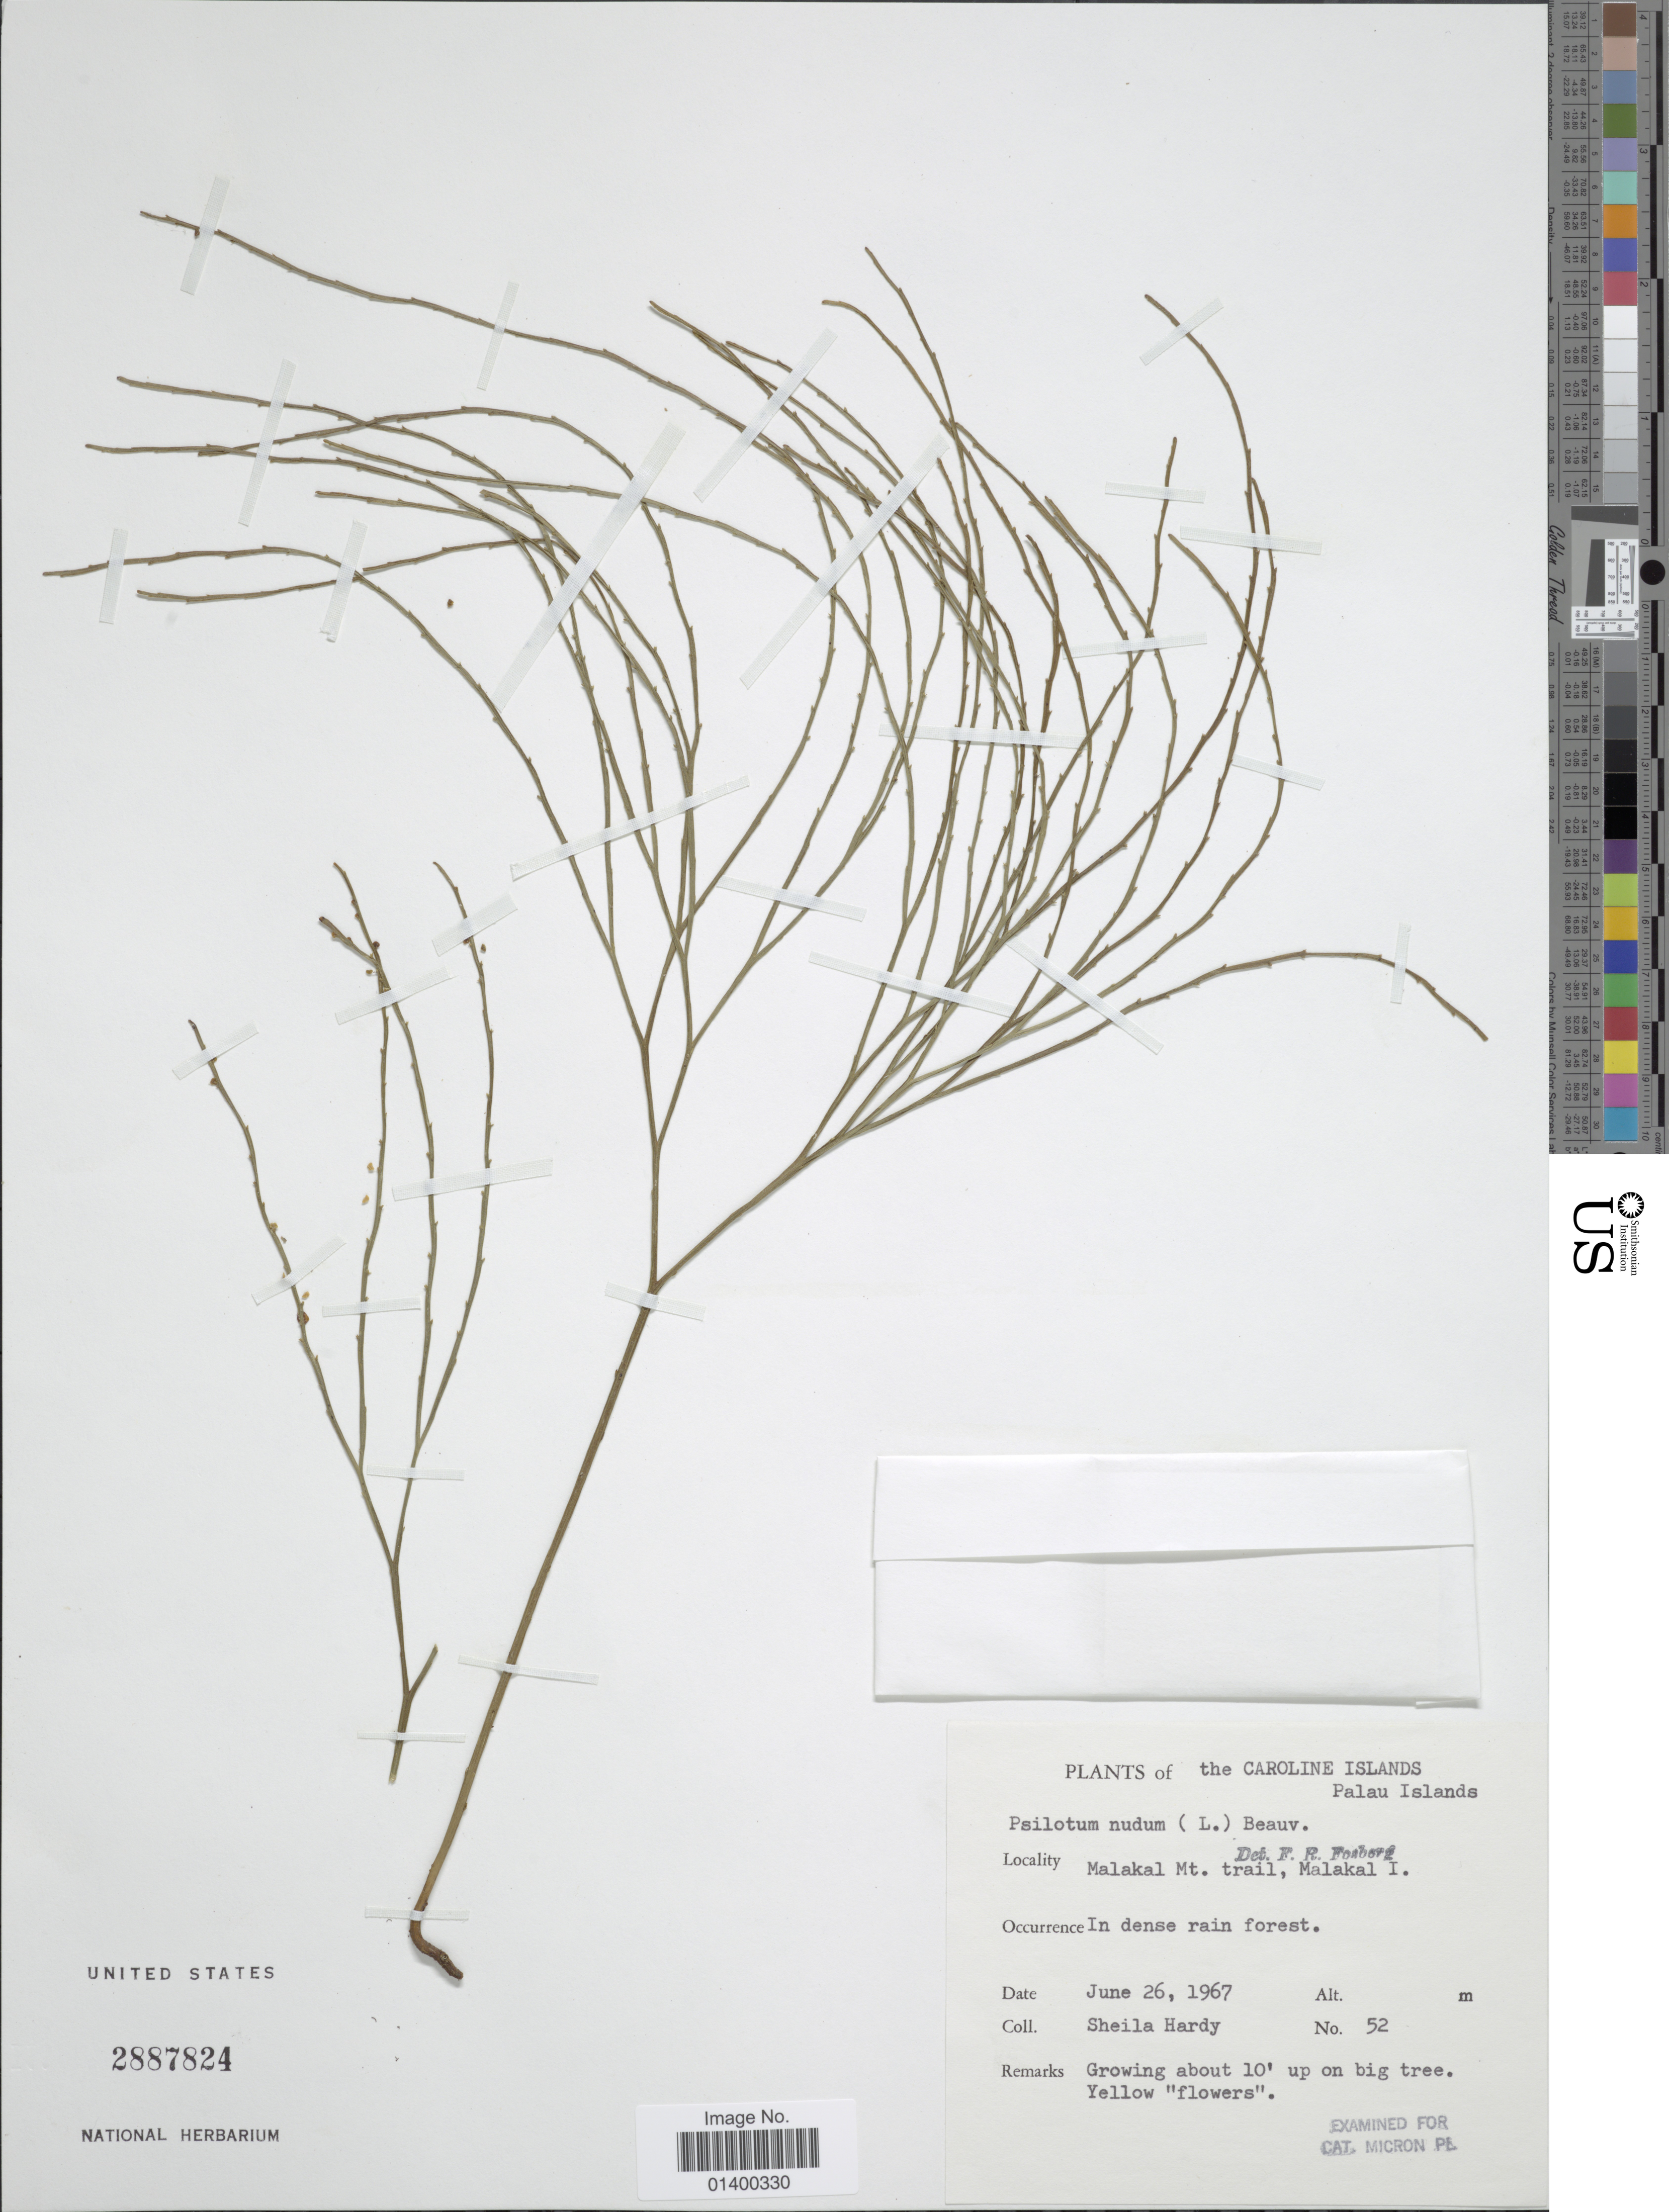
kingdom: Plantae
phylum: Tracheophyta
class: Polypodiopsida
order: Psilotales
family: Psilotaceae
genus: Psilotum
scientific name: Psilotum nudum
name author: (L.) P. Beauv.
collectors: S. Hardy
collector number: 52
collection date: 1967-06-26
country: Palau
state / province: Koror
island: Ngemelachel [Malakal]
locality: Caroline Island, Palau islands, Malakal Mt. trail, Malakal I.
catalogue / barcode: US 2887824